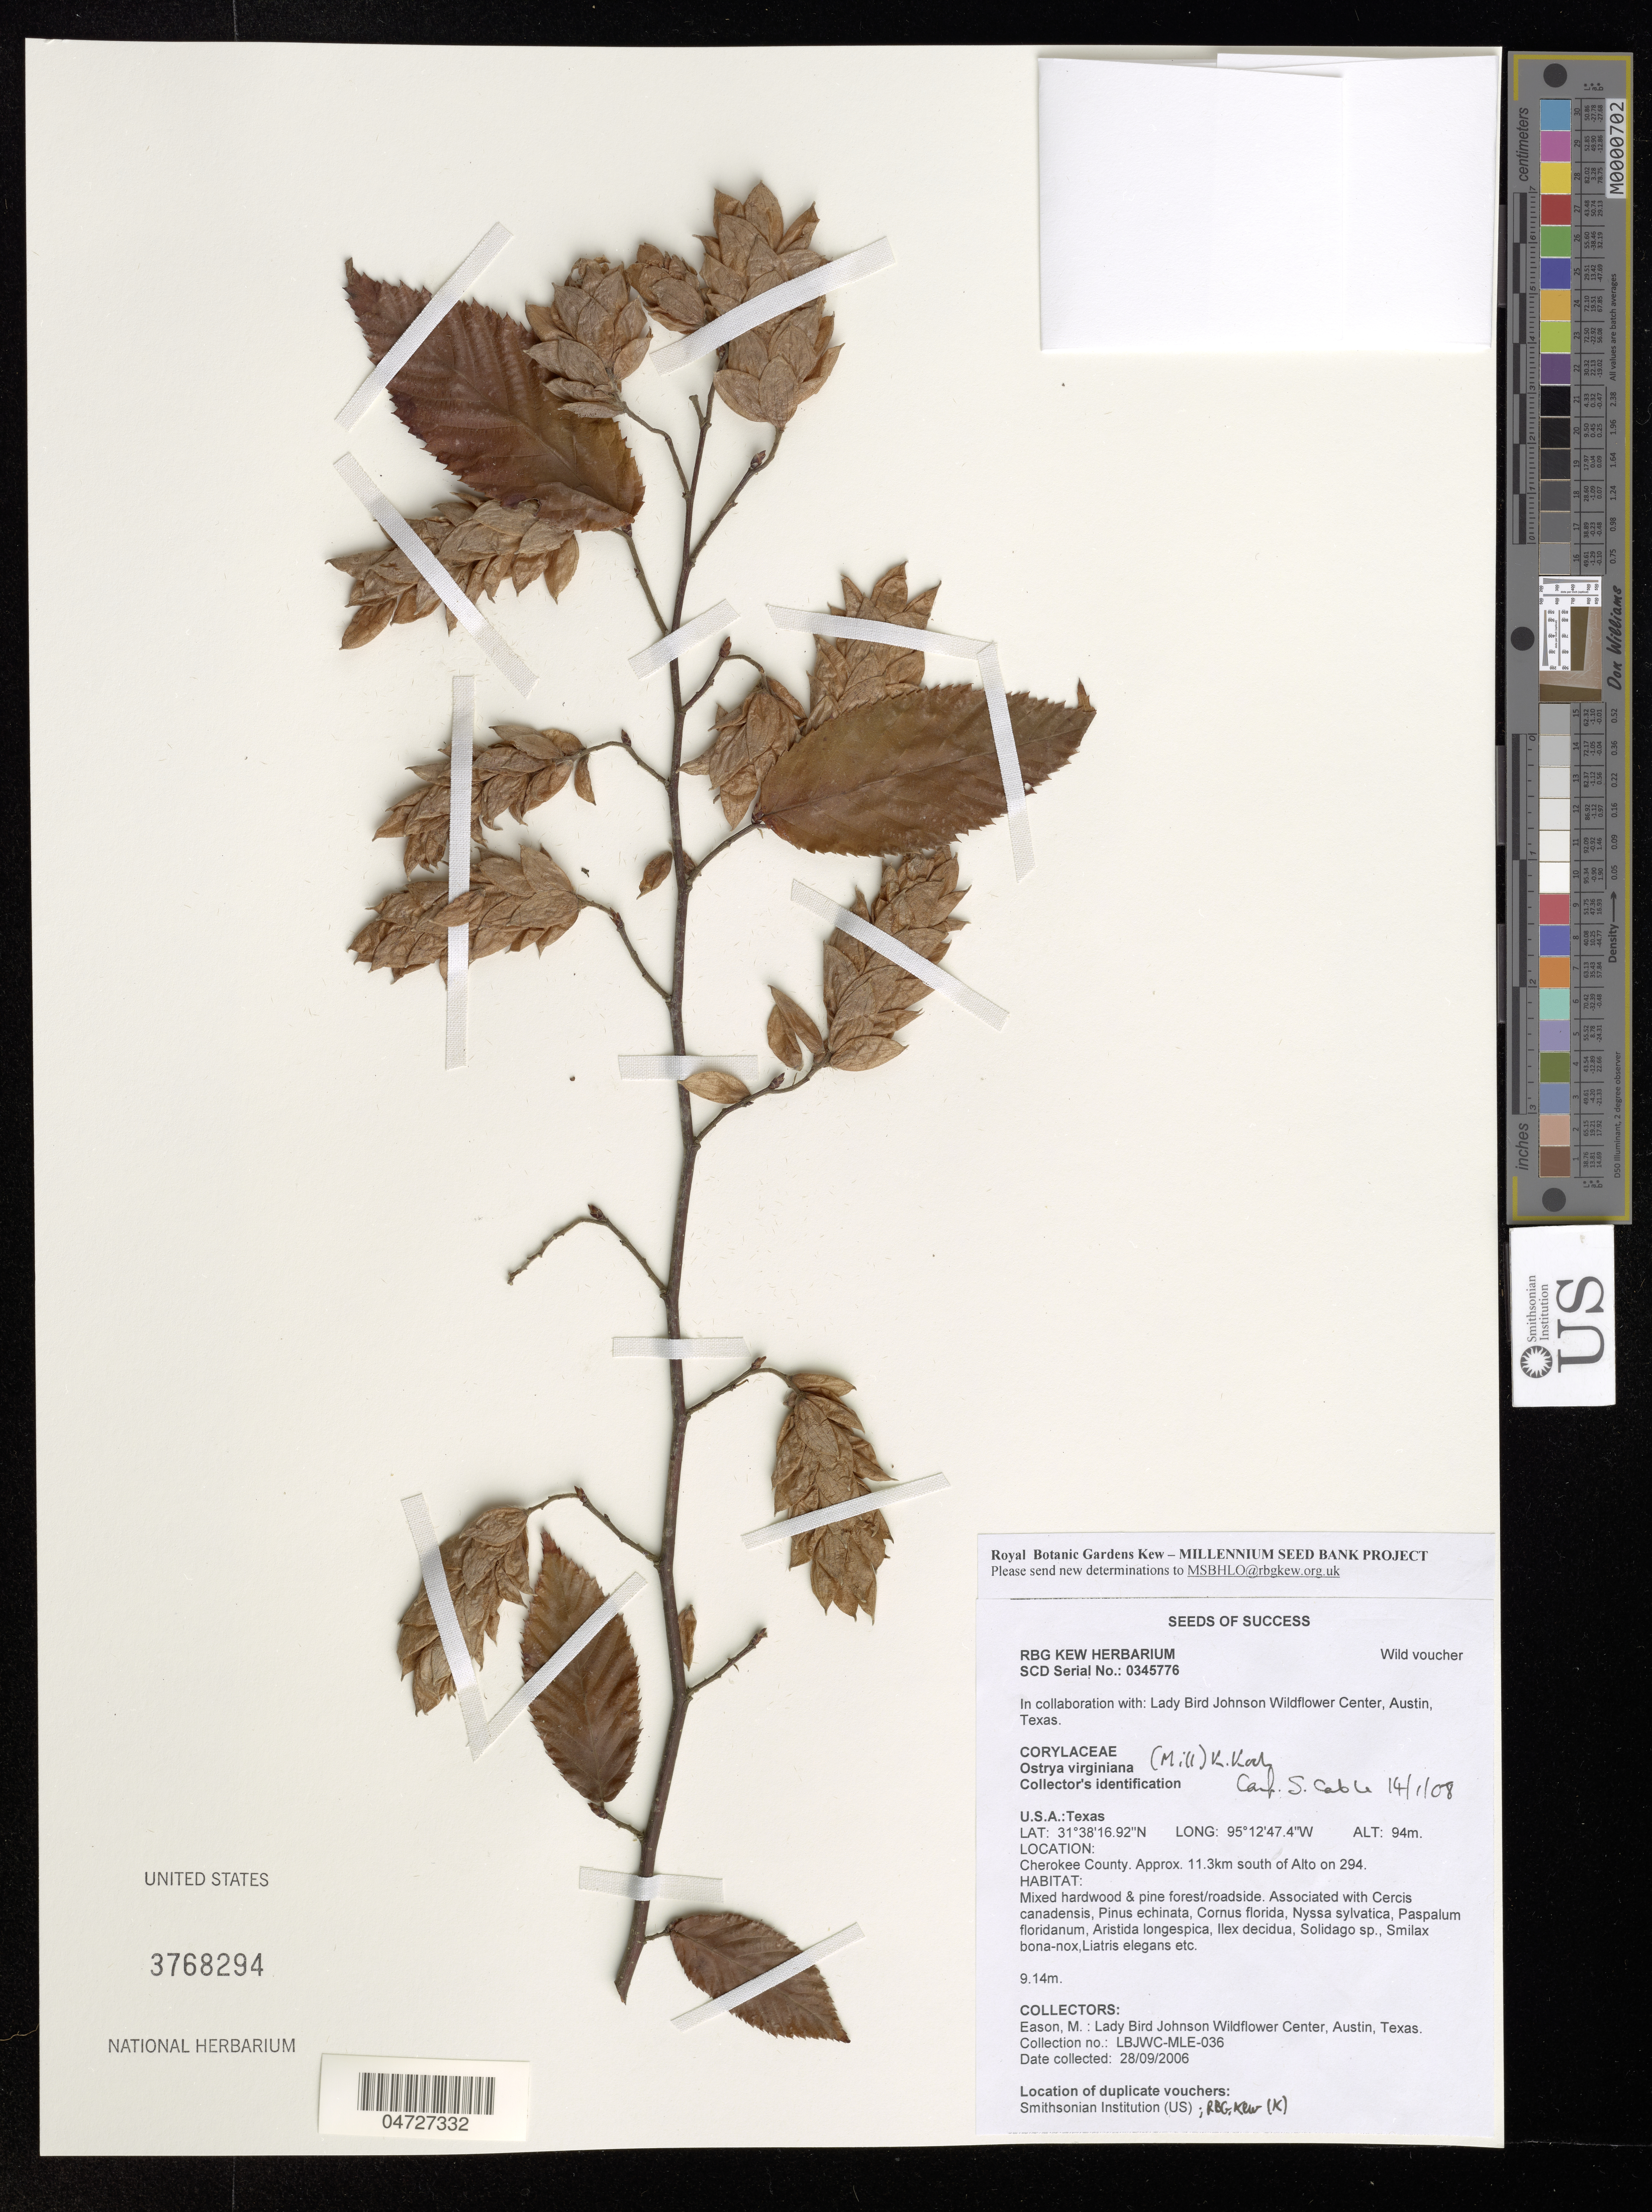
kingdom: Plantae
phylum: Tracheophyta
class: Magnoliopsida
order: Fagales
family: Betulaceae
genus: Ostrya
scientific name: Ostrya virginiana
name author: (Mill.) K. Koch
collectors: M. Eason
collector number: LBJWC-MLE-036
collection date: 2006-09-28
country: United States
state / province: Texas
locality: Cherokee County. Approx. 11.3km south of Alto on 294.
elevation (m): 94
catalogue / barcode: US 3768294